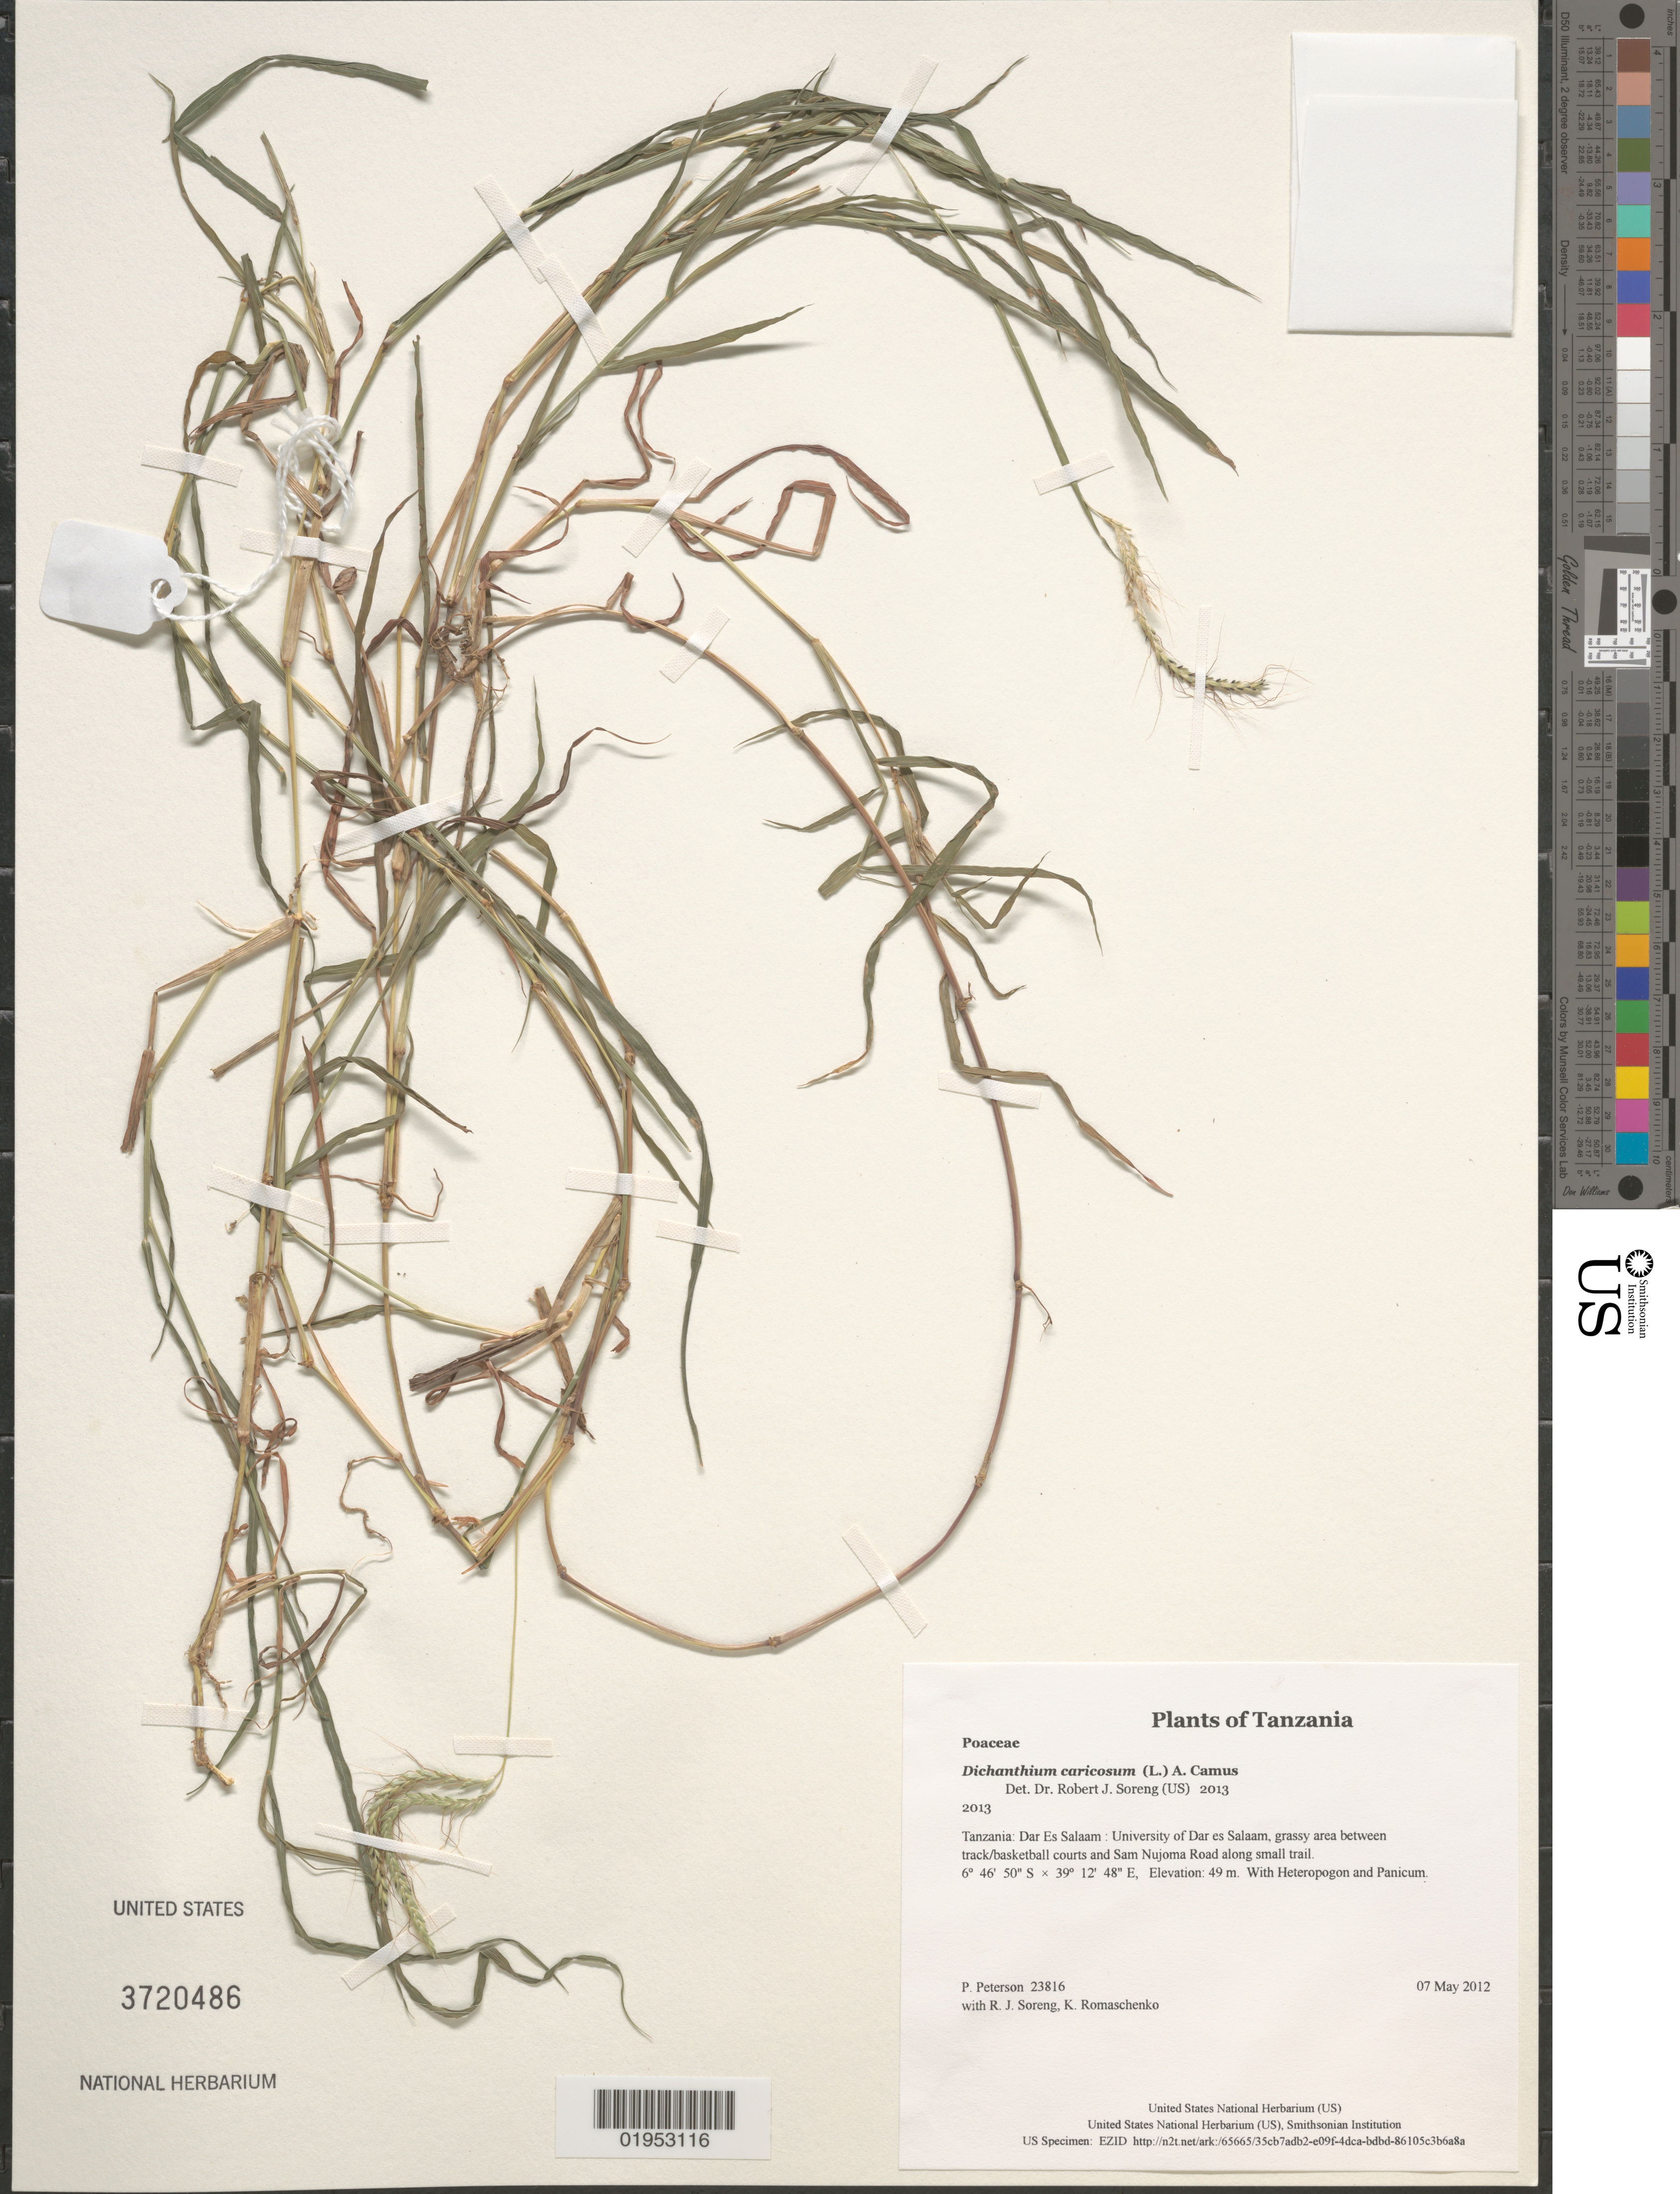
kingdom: Plantae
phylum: Tracheophyta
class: Liliopsida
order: Poales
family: Poaceae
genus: Dichanthium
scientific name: Dichanthium caricosum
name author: (L.) A. Camus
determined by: Soreng, Robert J., Research Associate (BOT), Smithsonian Institution - National Museum of Natural History (UNITED STATES)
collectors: P. M. Peterson, R. J. Soreng & K. Romaschenko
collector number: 23816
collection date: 2012-05-07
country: Tanzania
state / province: Dar Es Salaam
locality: University of Dar es Salaam, grassy area between track/basketball courts and Sam Nujoma Road along small trail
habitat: With Heteropogon and Panicum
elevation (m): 49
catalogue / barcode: US 3720486